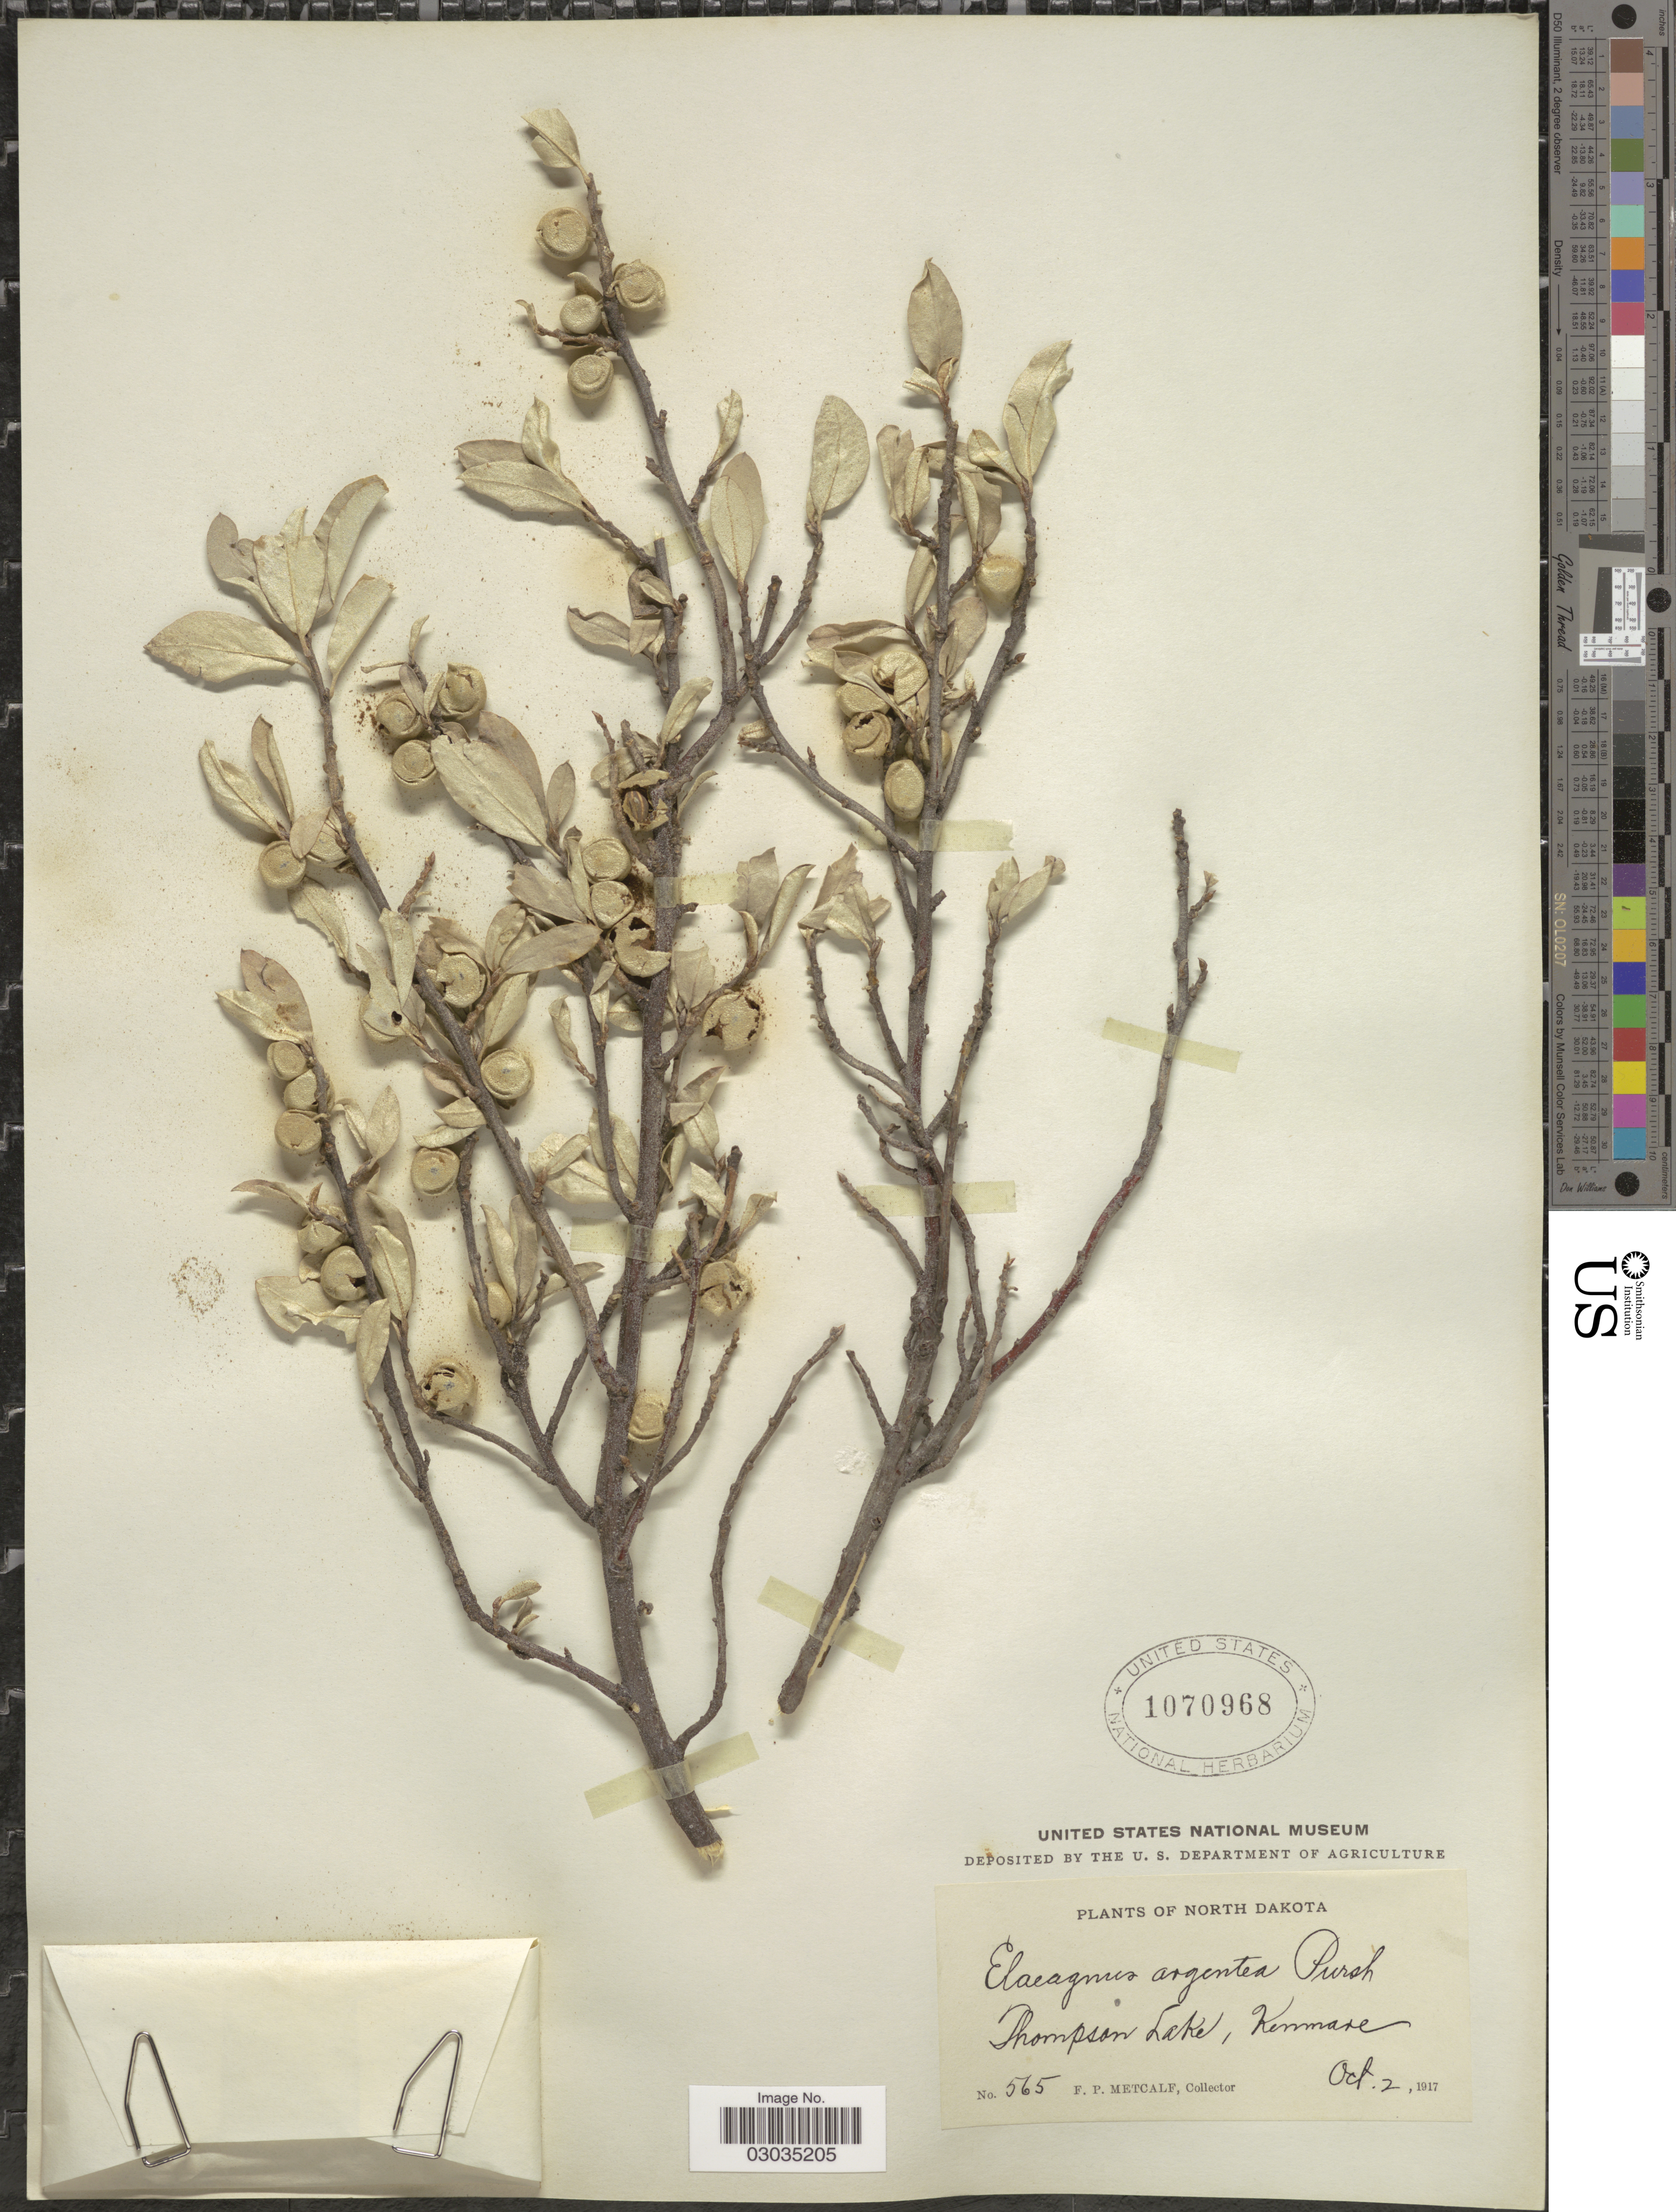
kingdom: Plantae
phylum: Tracheophyta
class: Magnoliopsida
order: Rosales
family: Elaeagnaceae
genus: Elaeagnus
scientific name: Elaeagnus commutata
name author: Bernh. ex Rydb.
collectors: F. Metcalf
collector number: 565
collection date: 1917-10-02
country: United States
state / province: North Dakota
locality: Thompson Lake, Kenmare.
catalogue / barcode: US 1070968